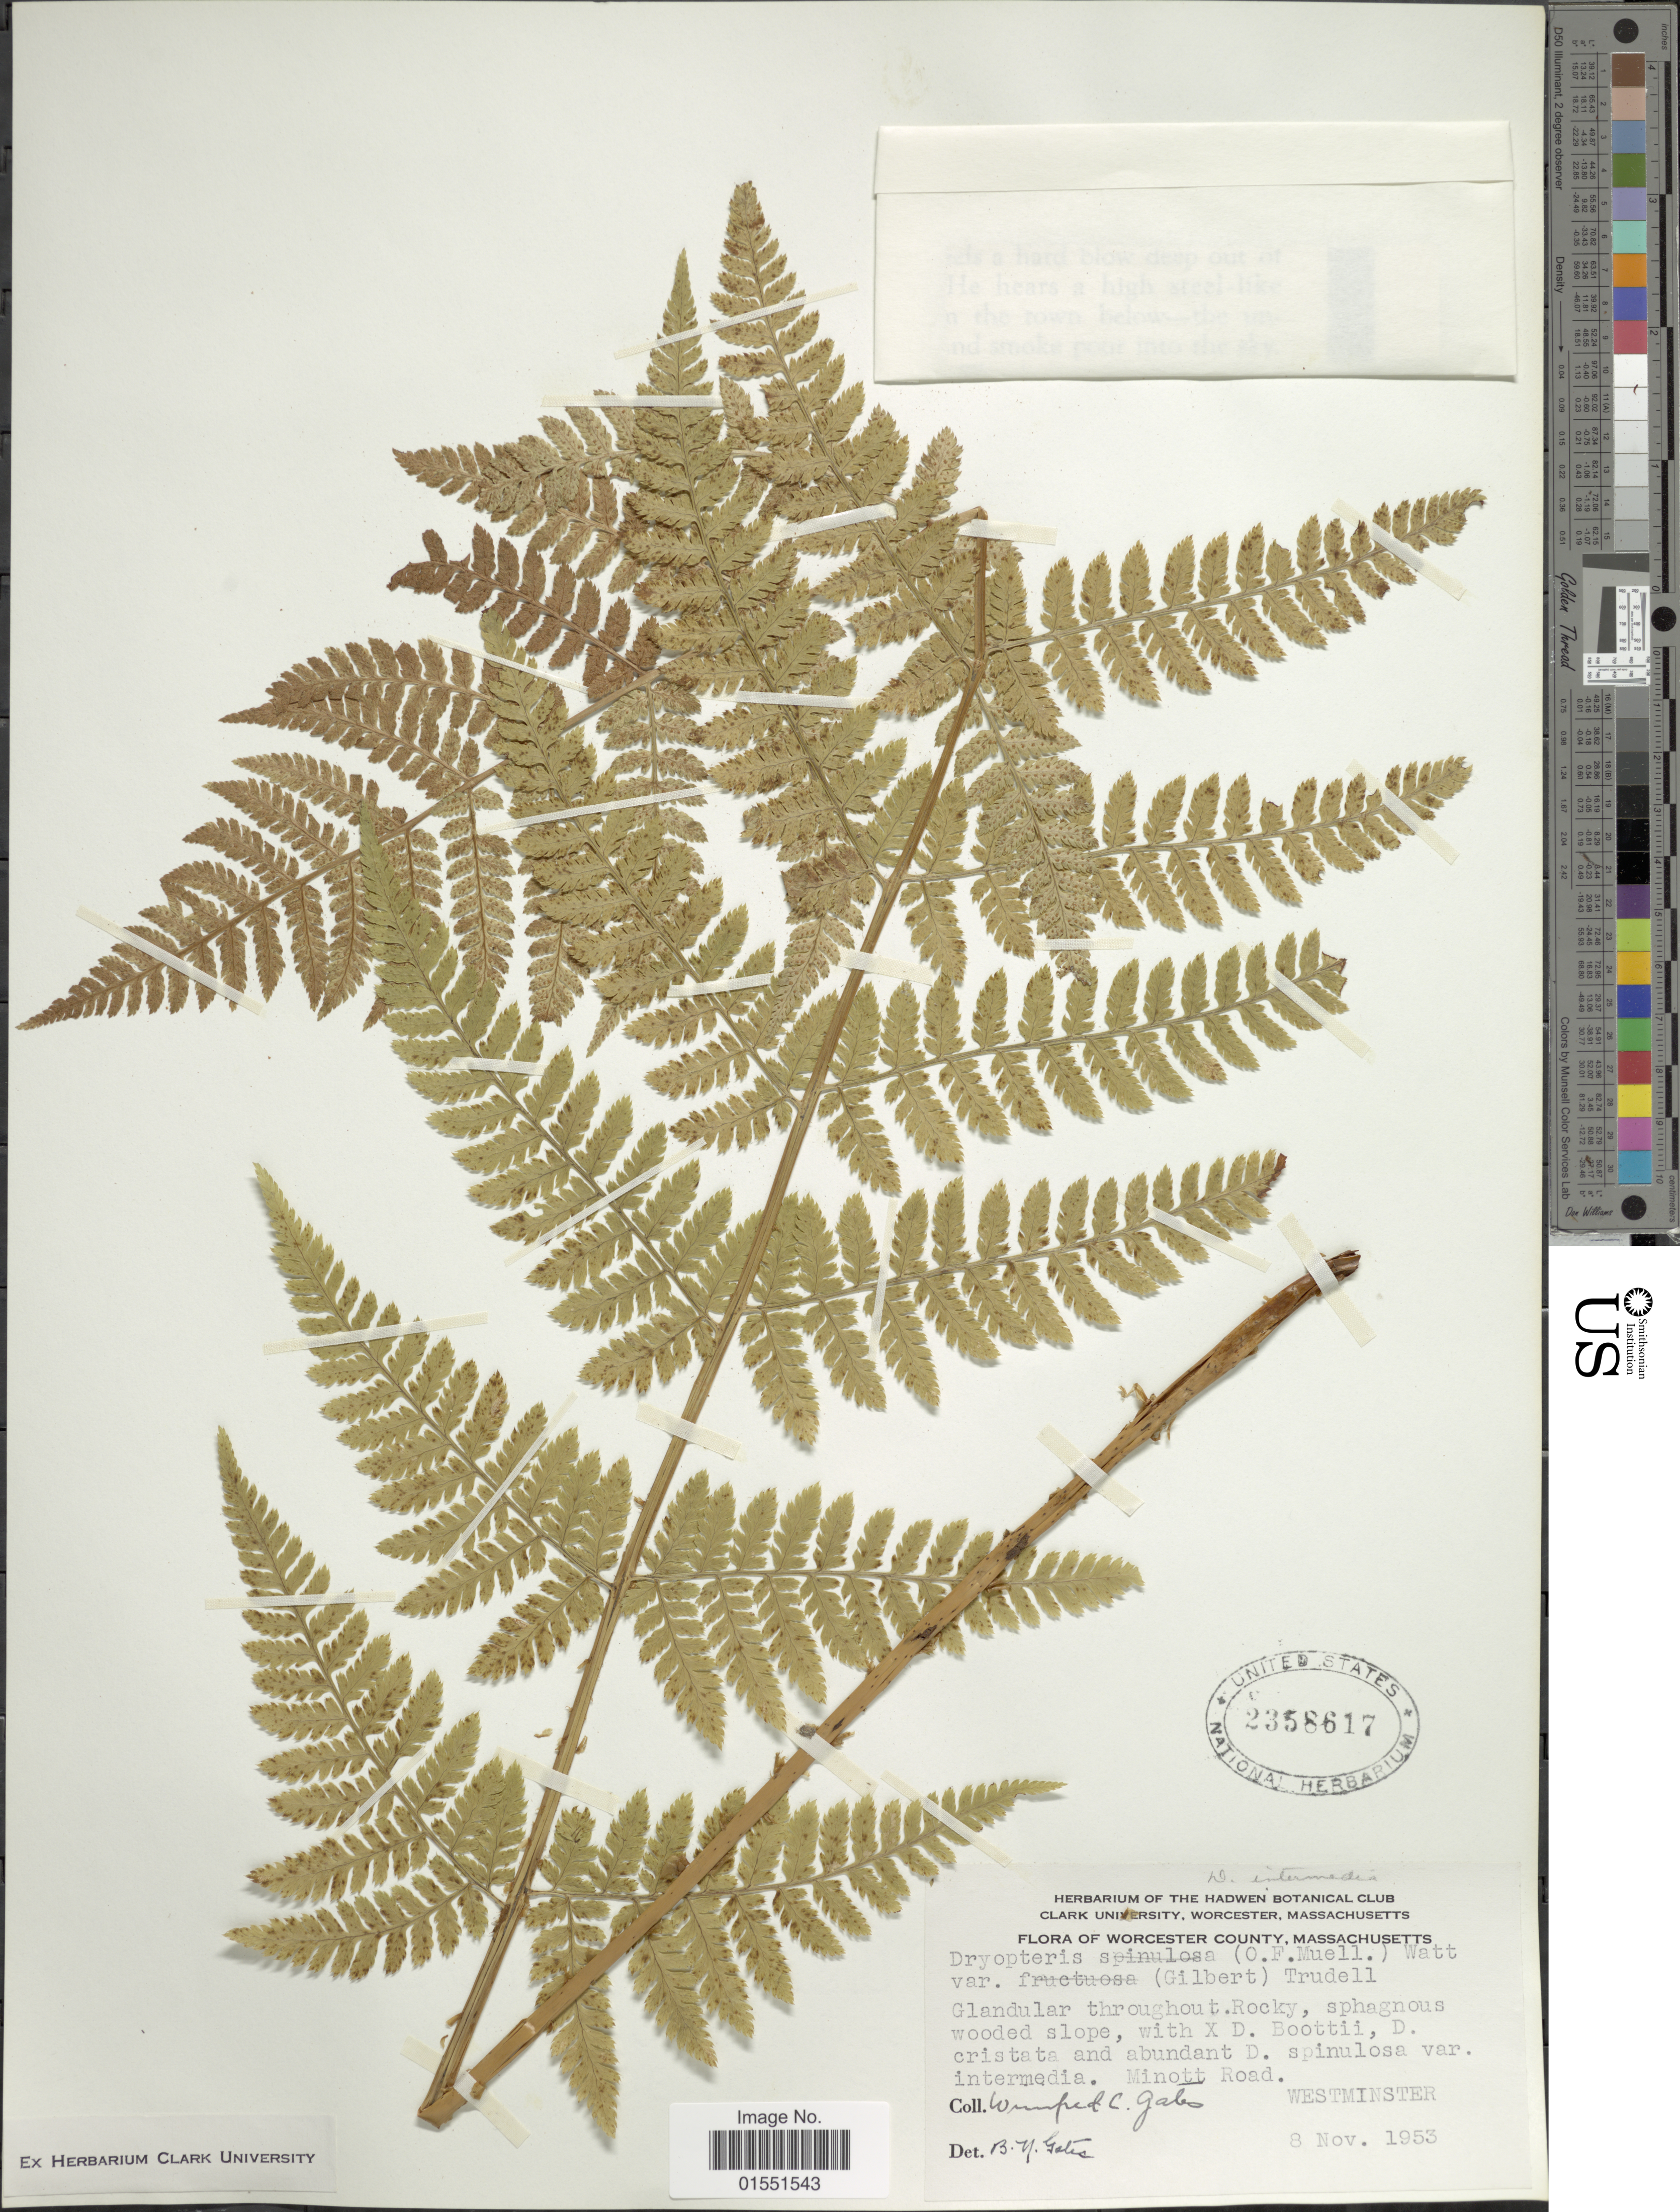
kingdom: Plantae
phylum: Tracheophyta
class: Polypodiopsida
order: Polypodiales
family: Dryopteridaceae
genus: Dryopteris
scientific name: Dryopteris intermedia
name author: (Muhl.) A. Gray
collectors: W. Gates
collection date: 1953-11-08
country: United States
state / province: Massachusetts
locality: Worcester County, Minott Road. Westminster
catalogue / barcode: US 2358617